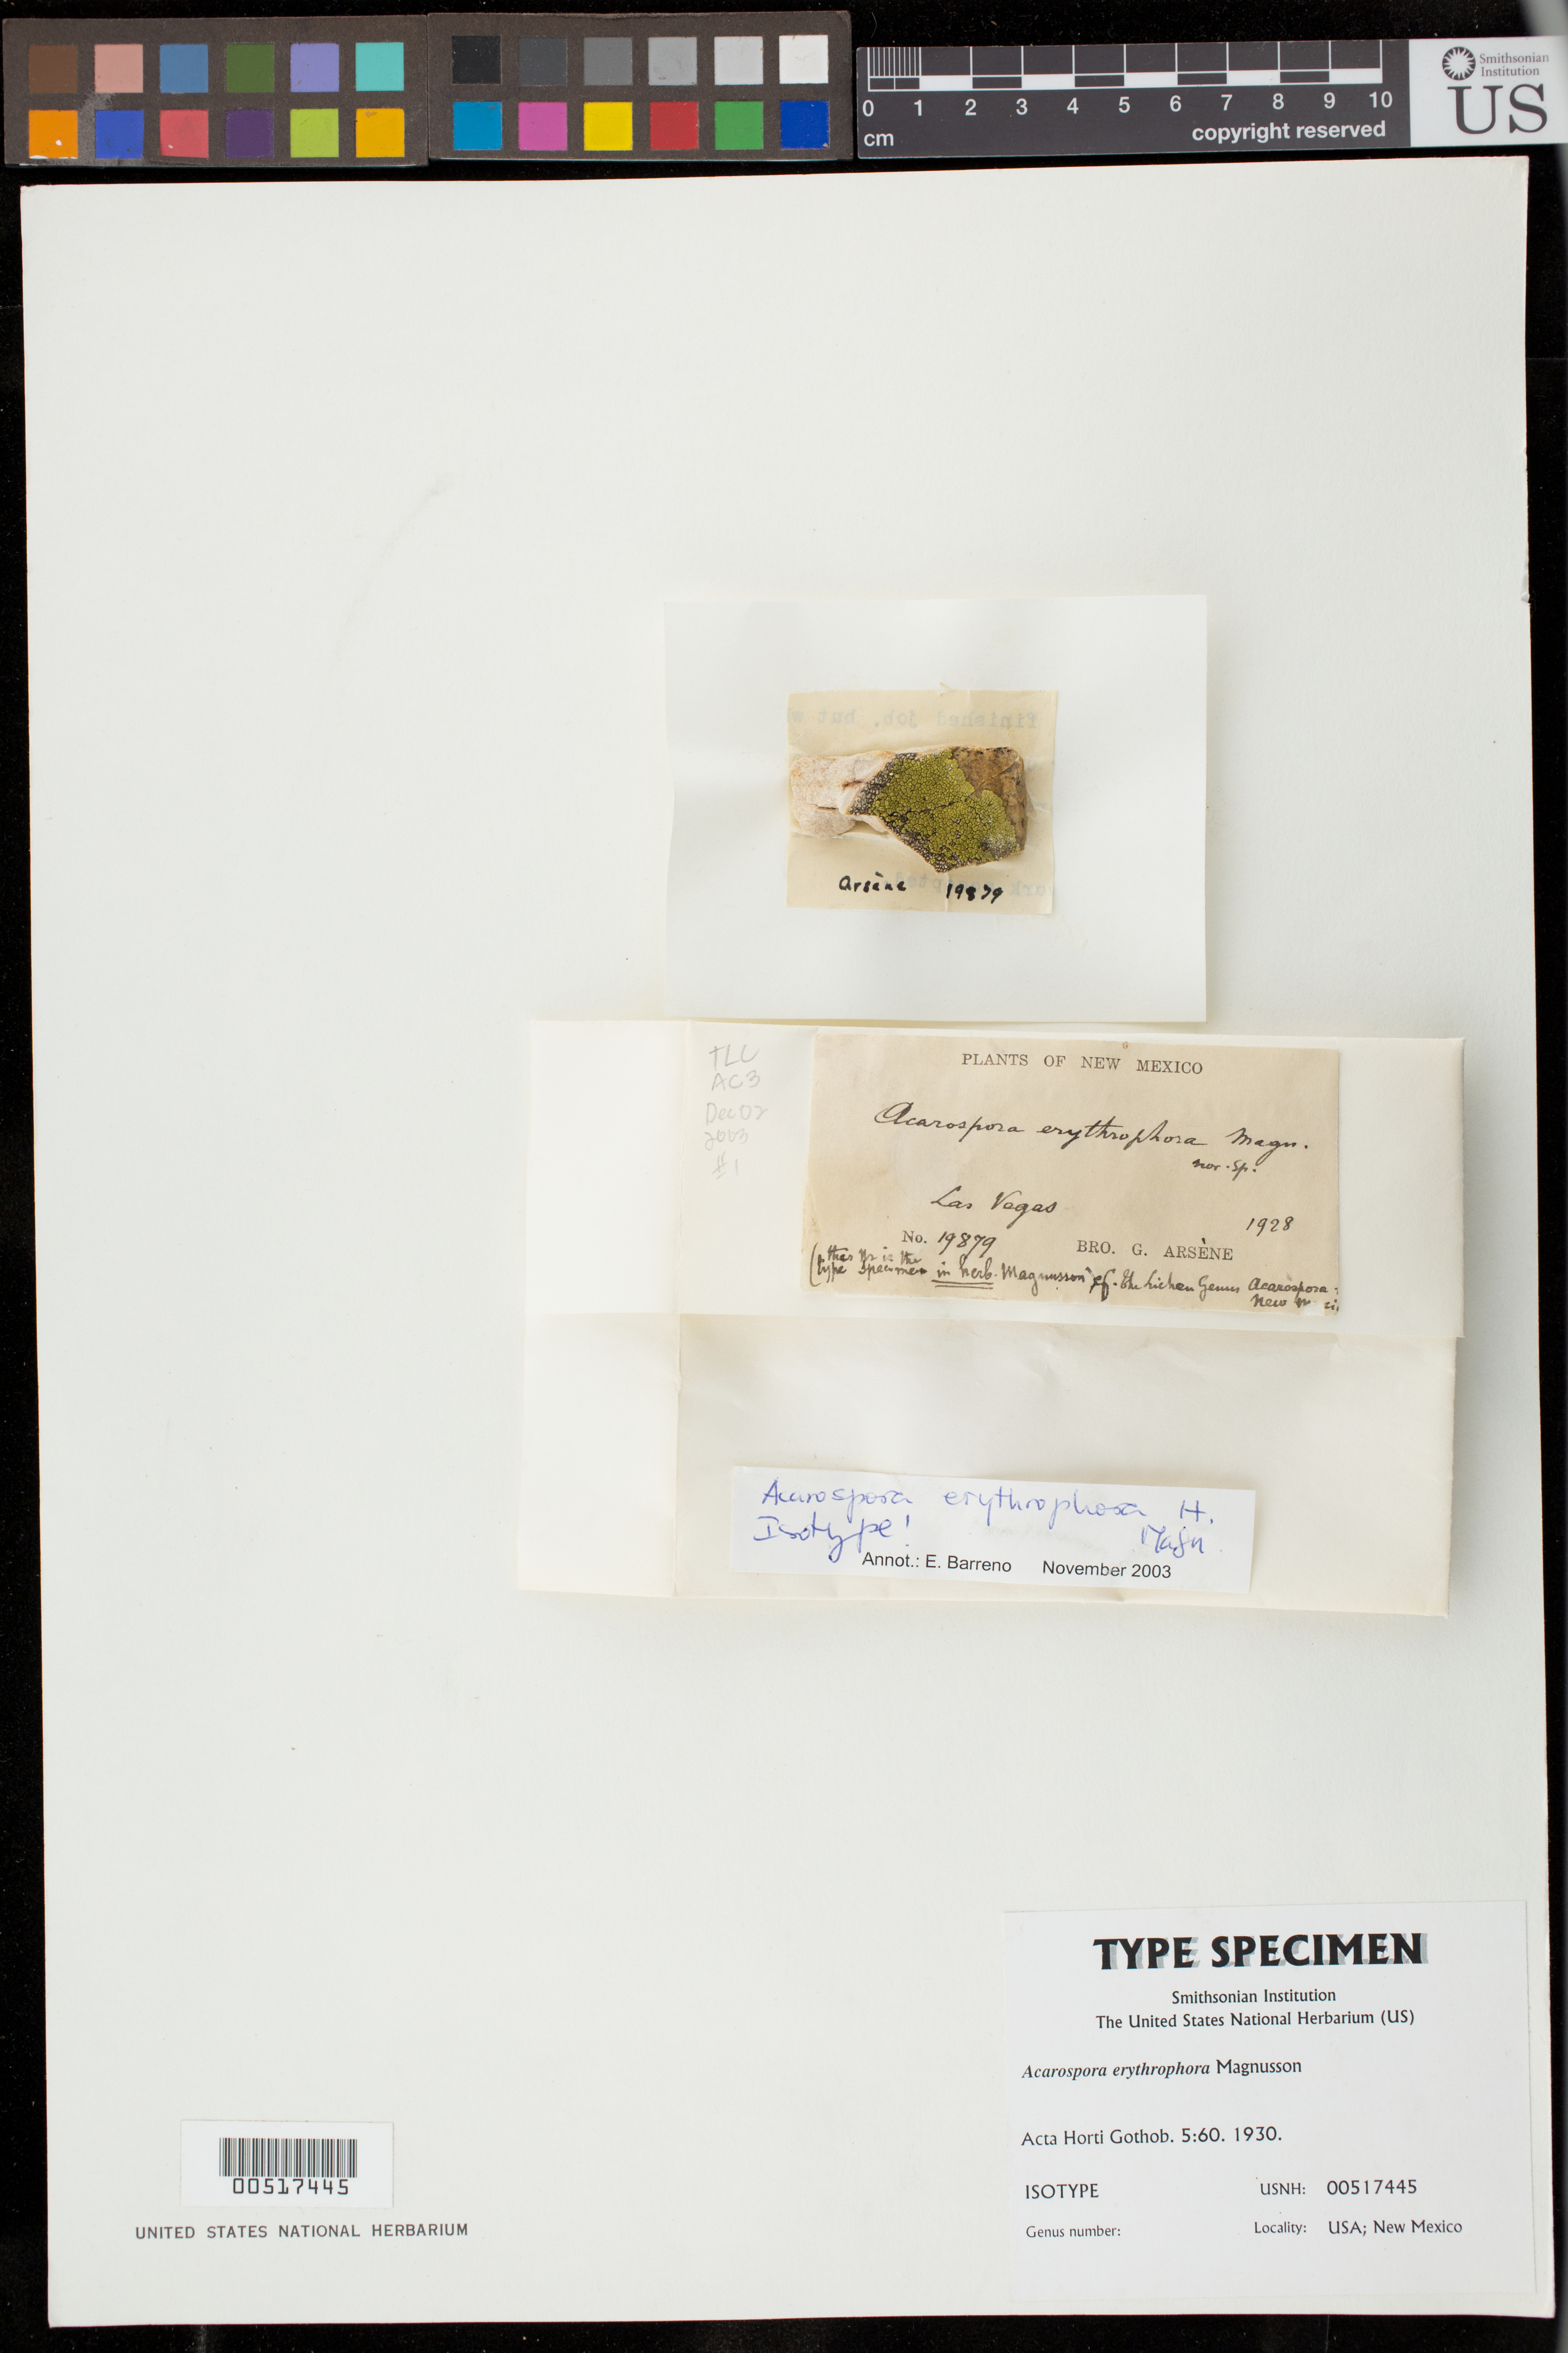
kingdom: Fungi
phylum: Ascomycota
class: Lecanoromycetes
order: Acarosporales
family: Acarosporaceae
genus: Acarospora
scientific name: Acarospora erythrophora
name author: H. Magn.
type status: Isotype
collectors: Bro. G. Arsène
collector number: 19879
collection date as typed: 1928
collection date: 1928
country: United States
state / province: New Mexico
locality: Las Vegas.